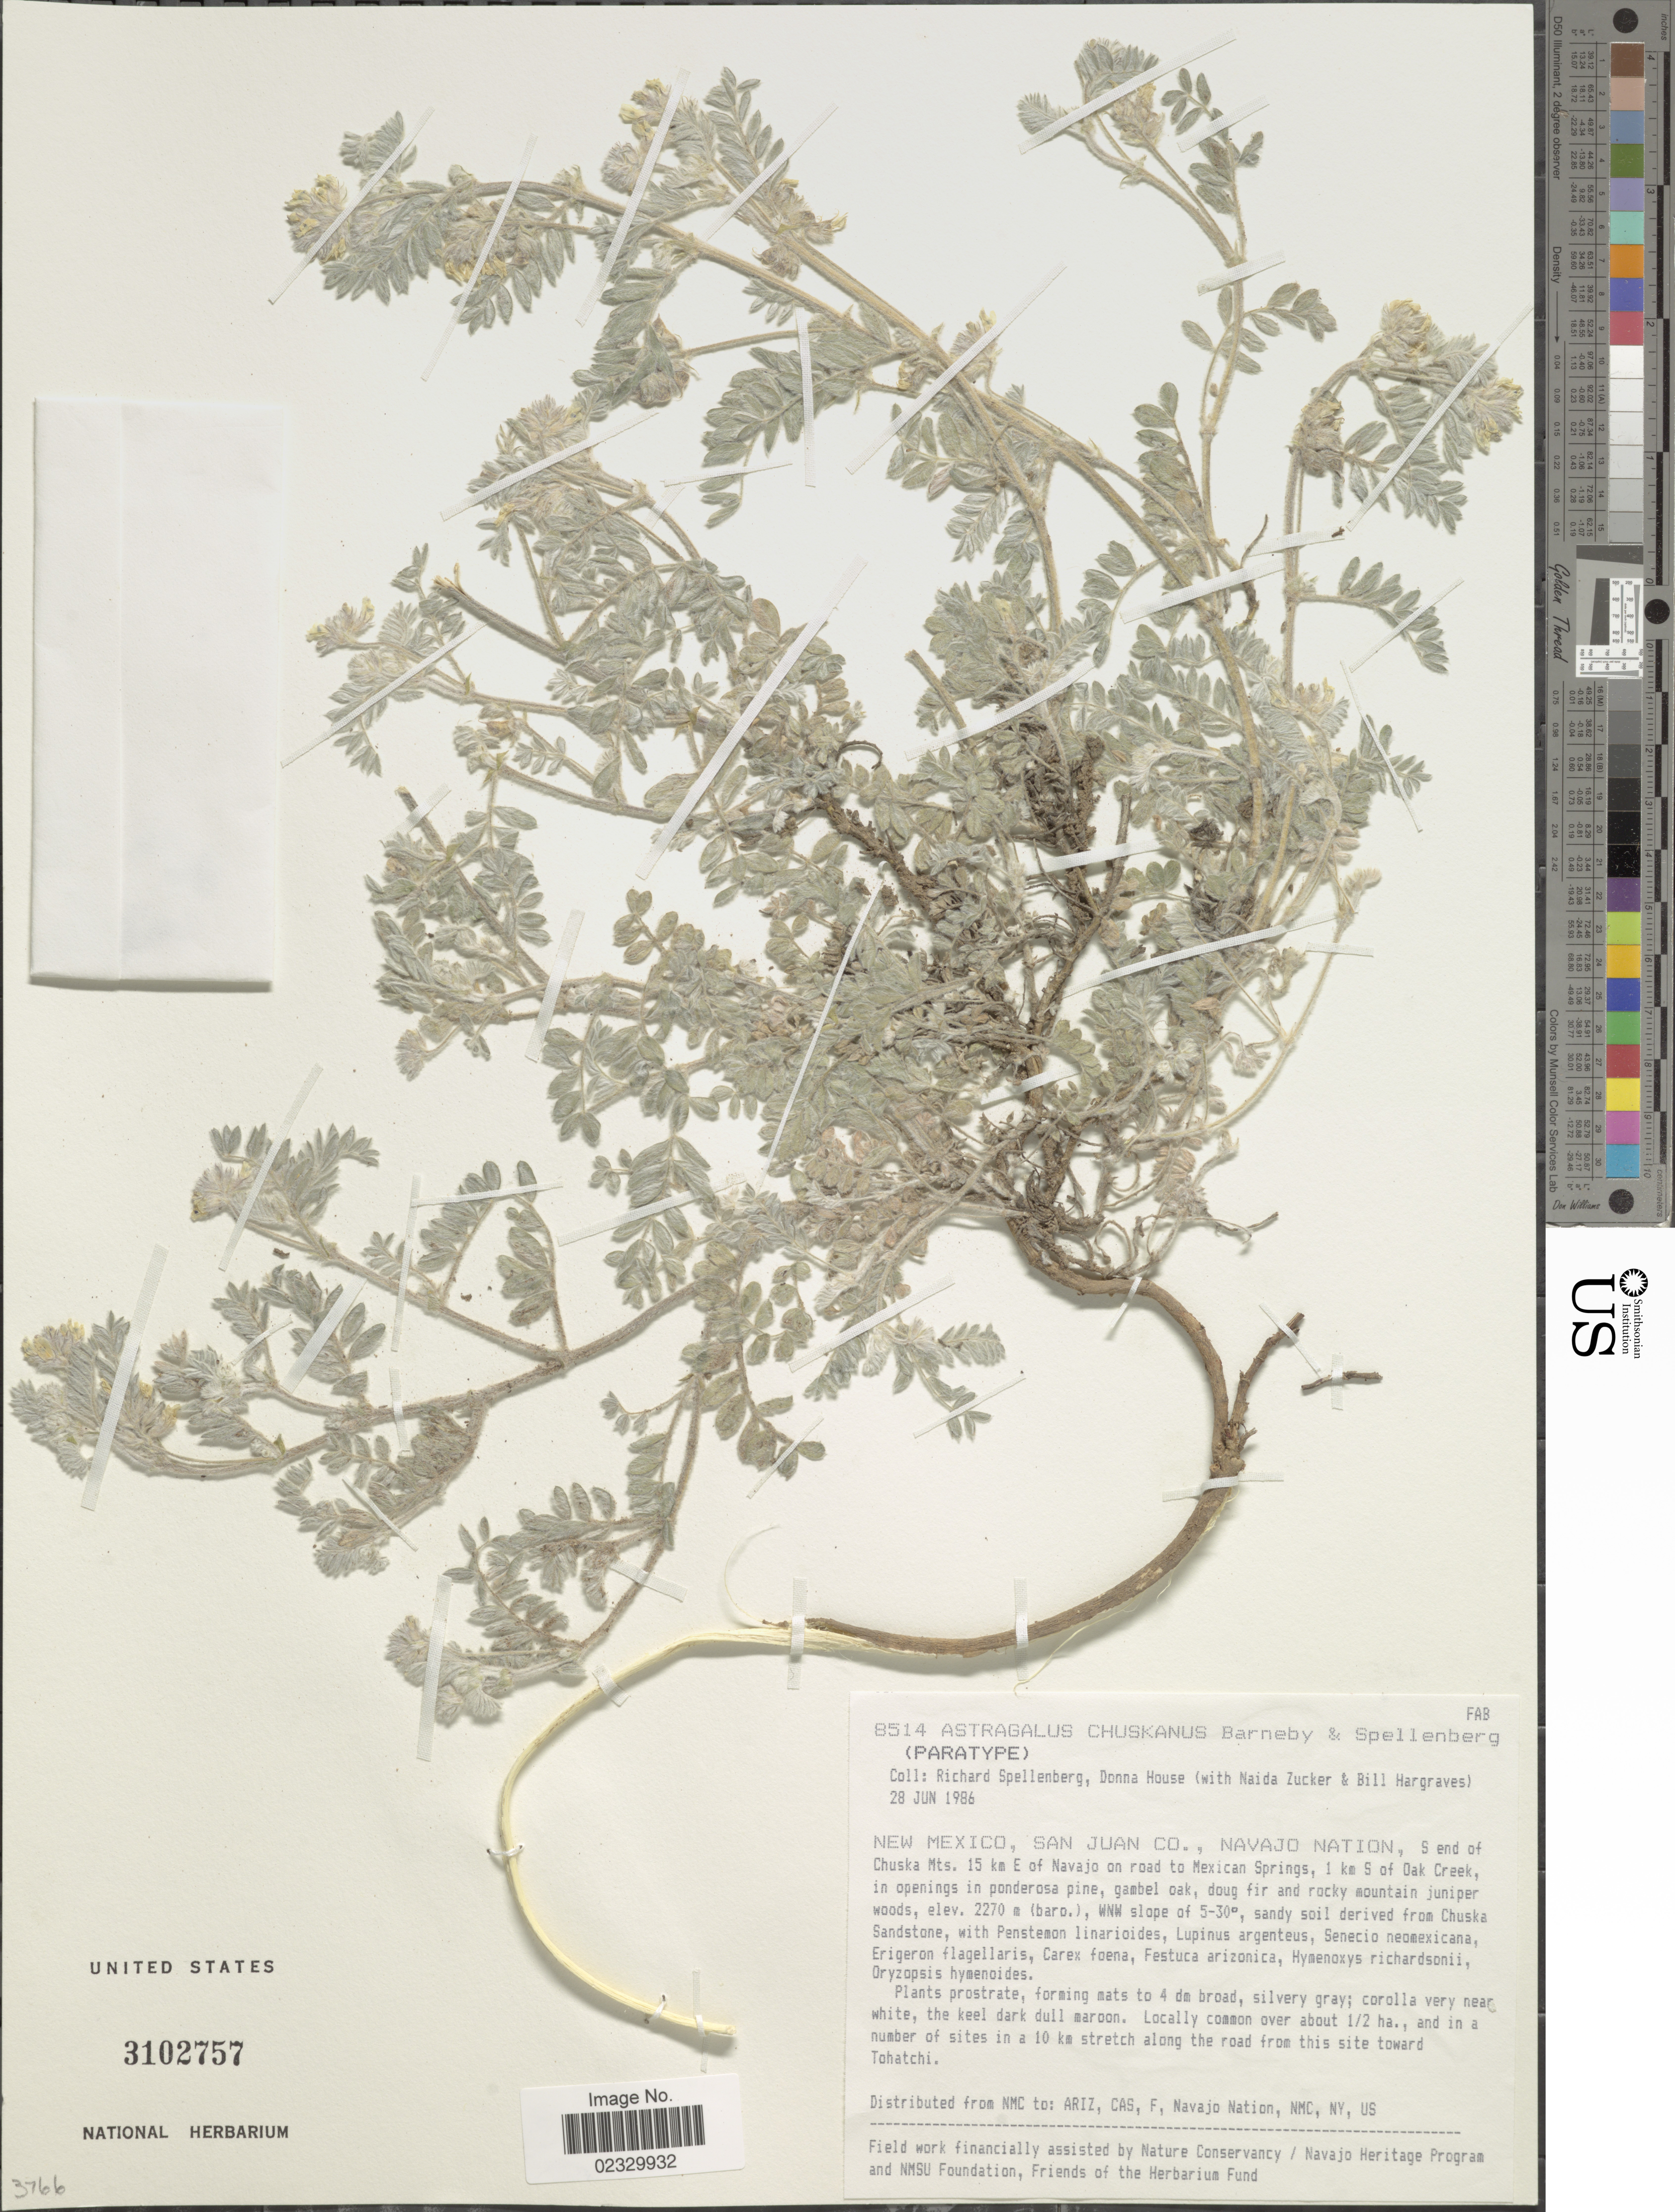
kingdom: Plantae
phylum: Tracheophyta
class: Magnoliopsida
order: Fabales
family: Fabaceae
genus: Astragalus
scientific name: Astragalus chuskanus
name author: Barneby & Spellenb.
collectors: R. Spellenberg, D. House, N. Zucker & B. Hargraves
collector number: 8514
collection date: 1986-06-28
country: United States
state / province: New Mexico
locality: San Juan Co., Navajo Nation, S end of Chuska Mts. 15 km E of Navajo on road to Mexican Springs, 1 km S of Oak Creek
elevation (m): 2270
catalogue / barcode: US 3102757